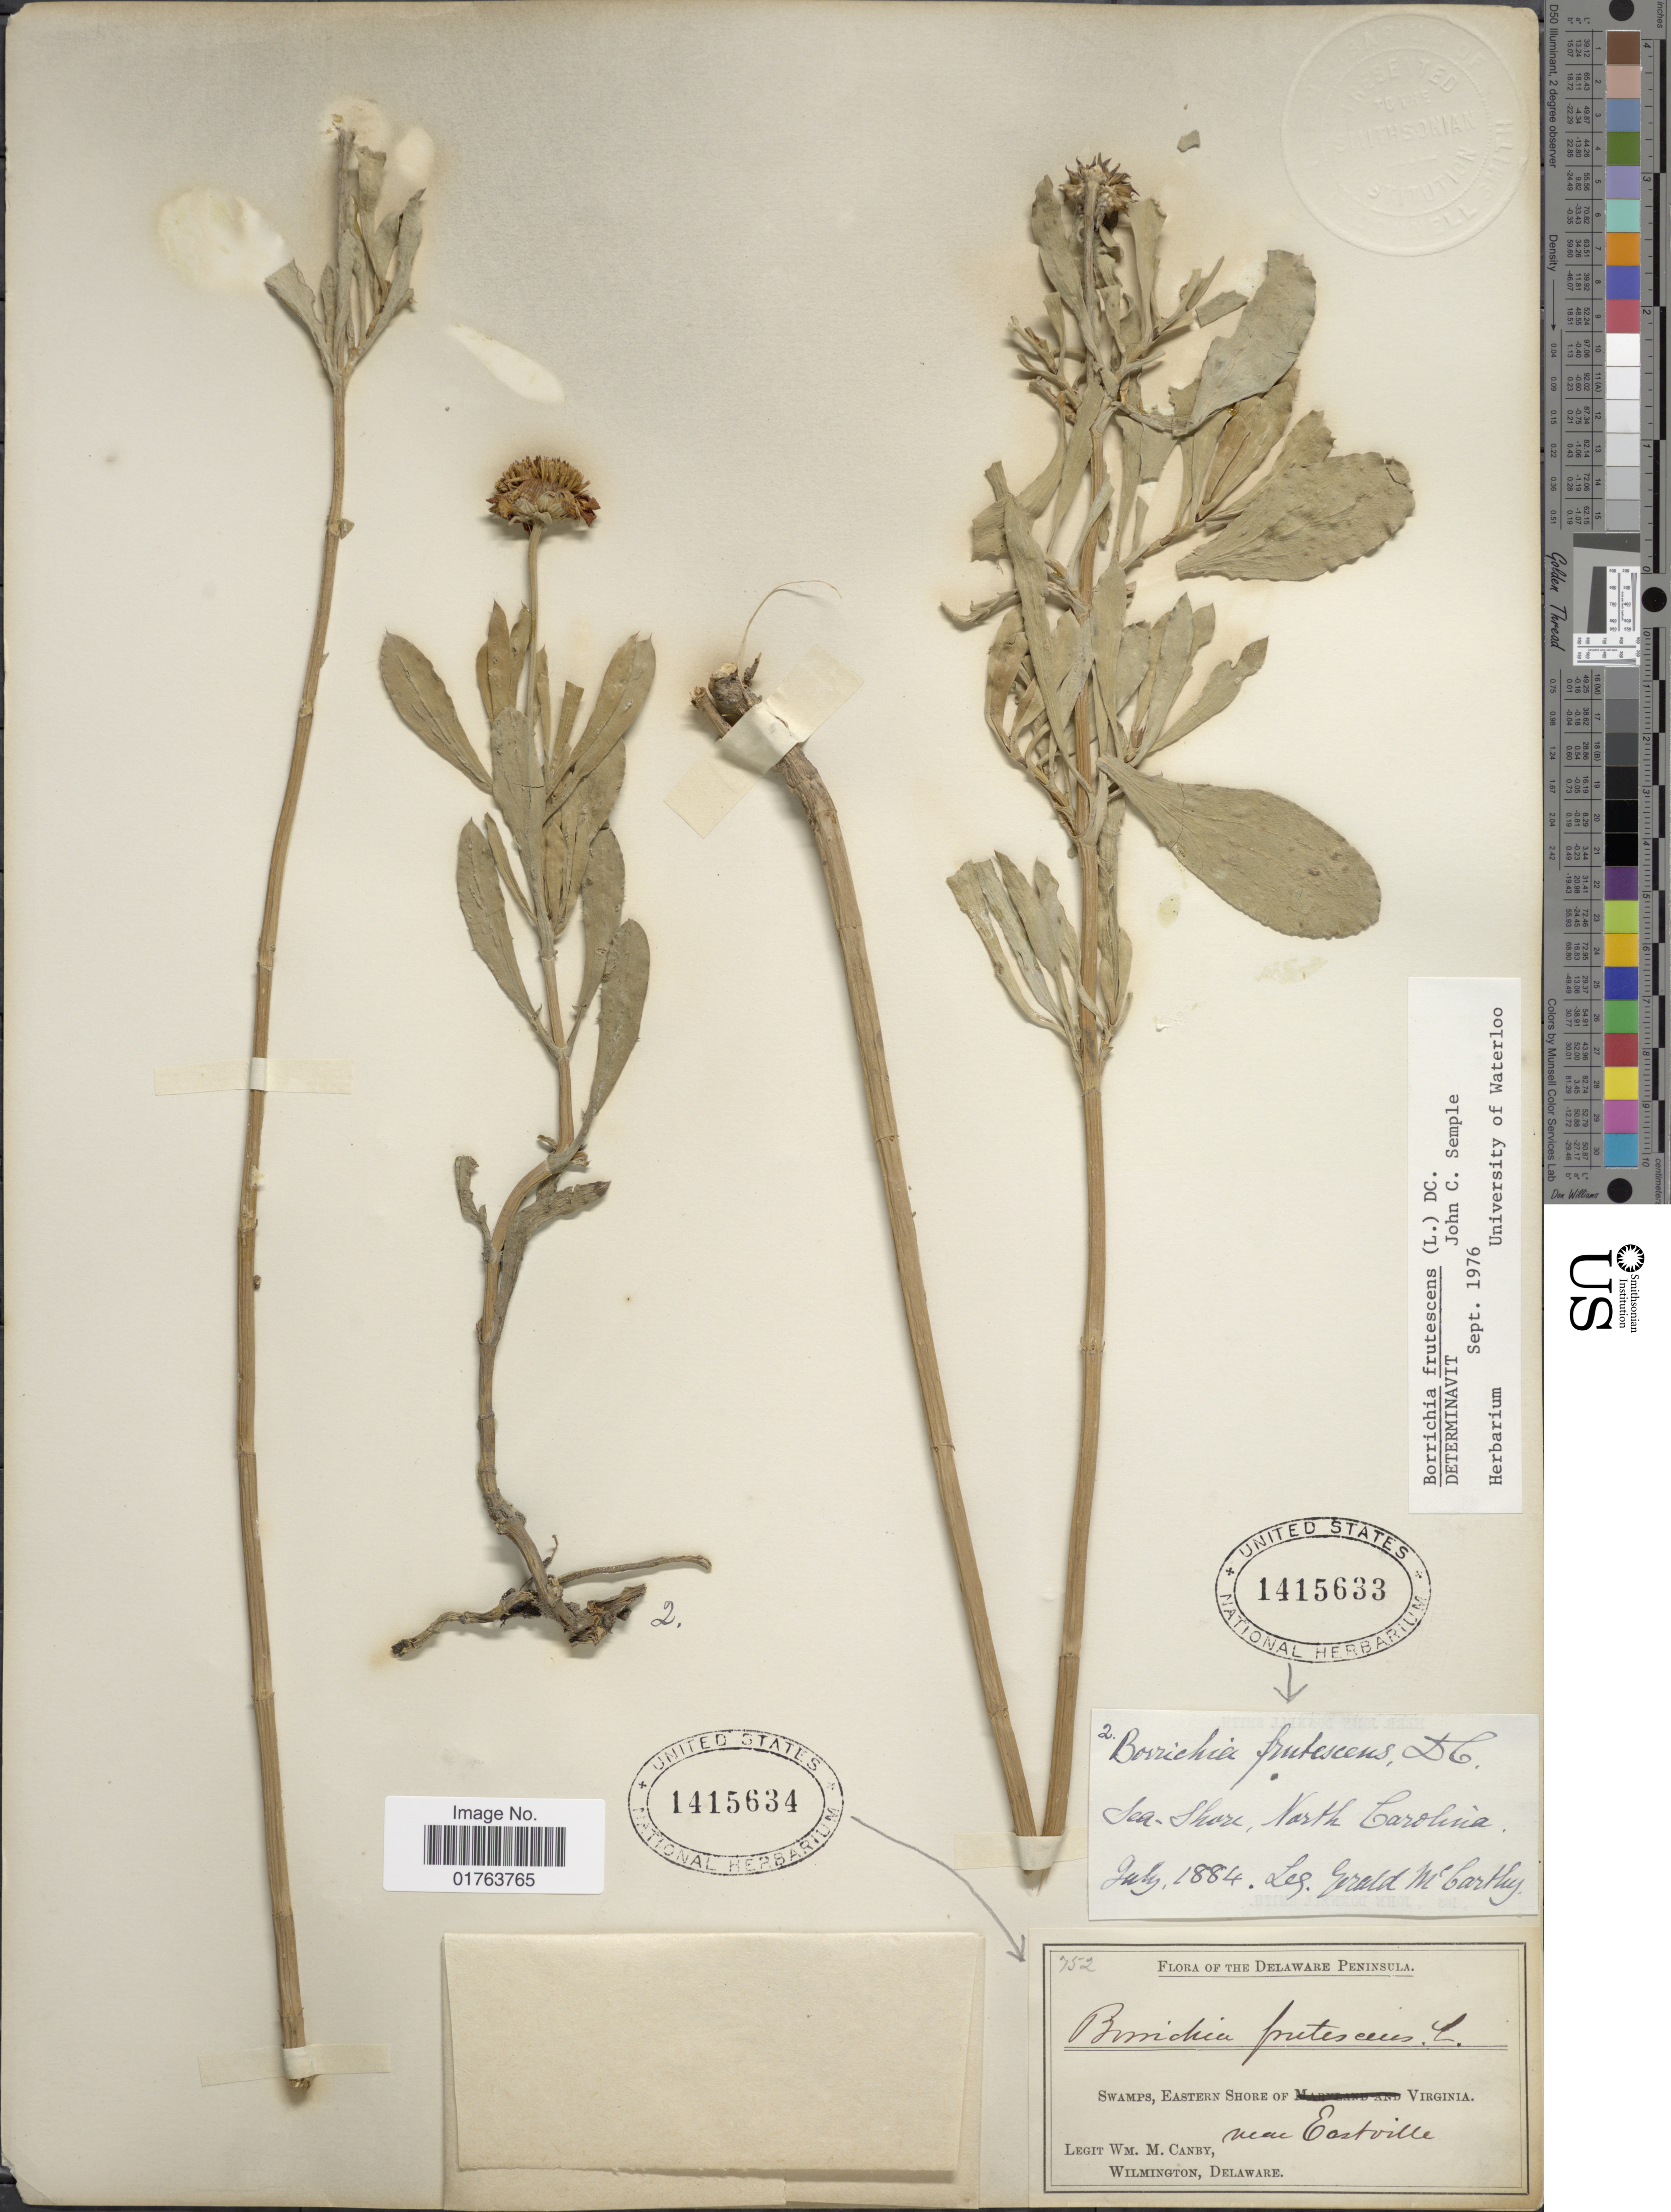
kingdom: Plantae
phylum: Tracheophyta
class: Magnoliopsida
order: Asterales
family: Asteraceae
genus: Borrichia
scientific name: Borrichia frutescens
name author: (L.) DC.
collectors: G. McCarthy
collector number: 2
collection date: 1884-07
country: United States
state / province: North Carolina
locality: Sea-Shore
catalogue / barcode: US 1415633